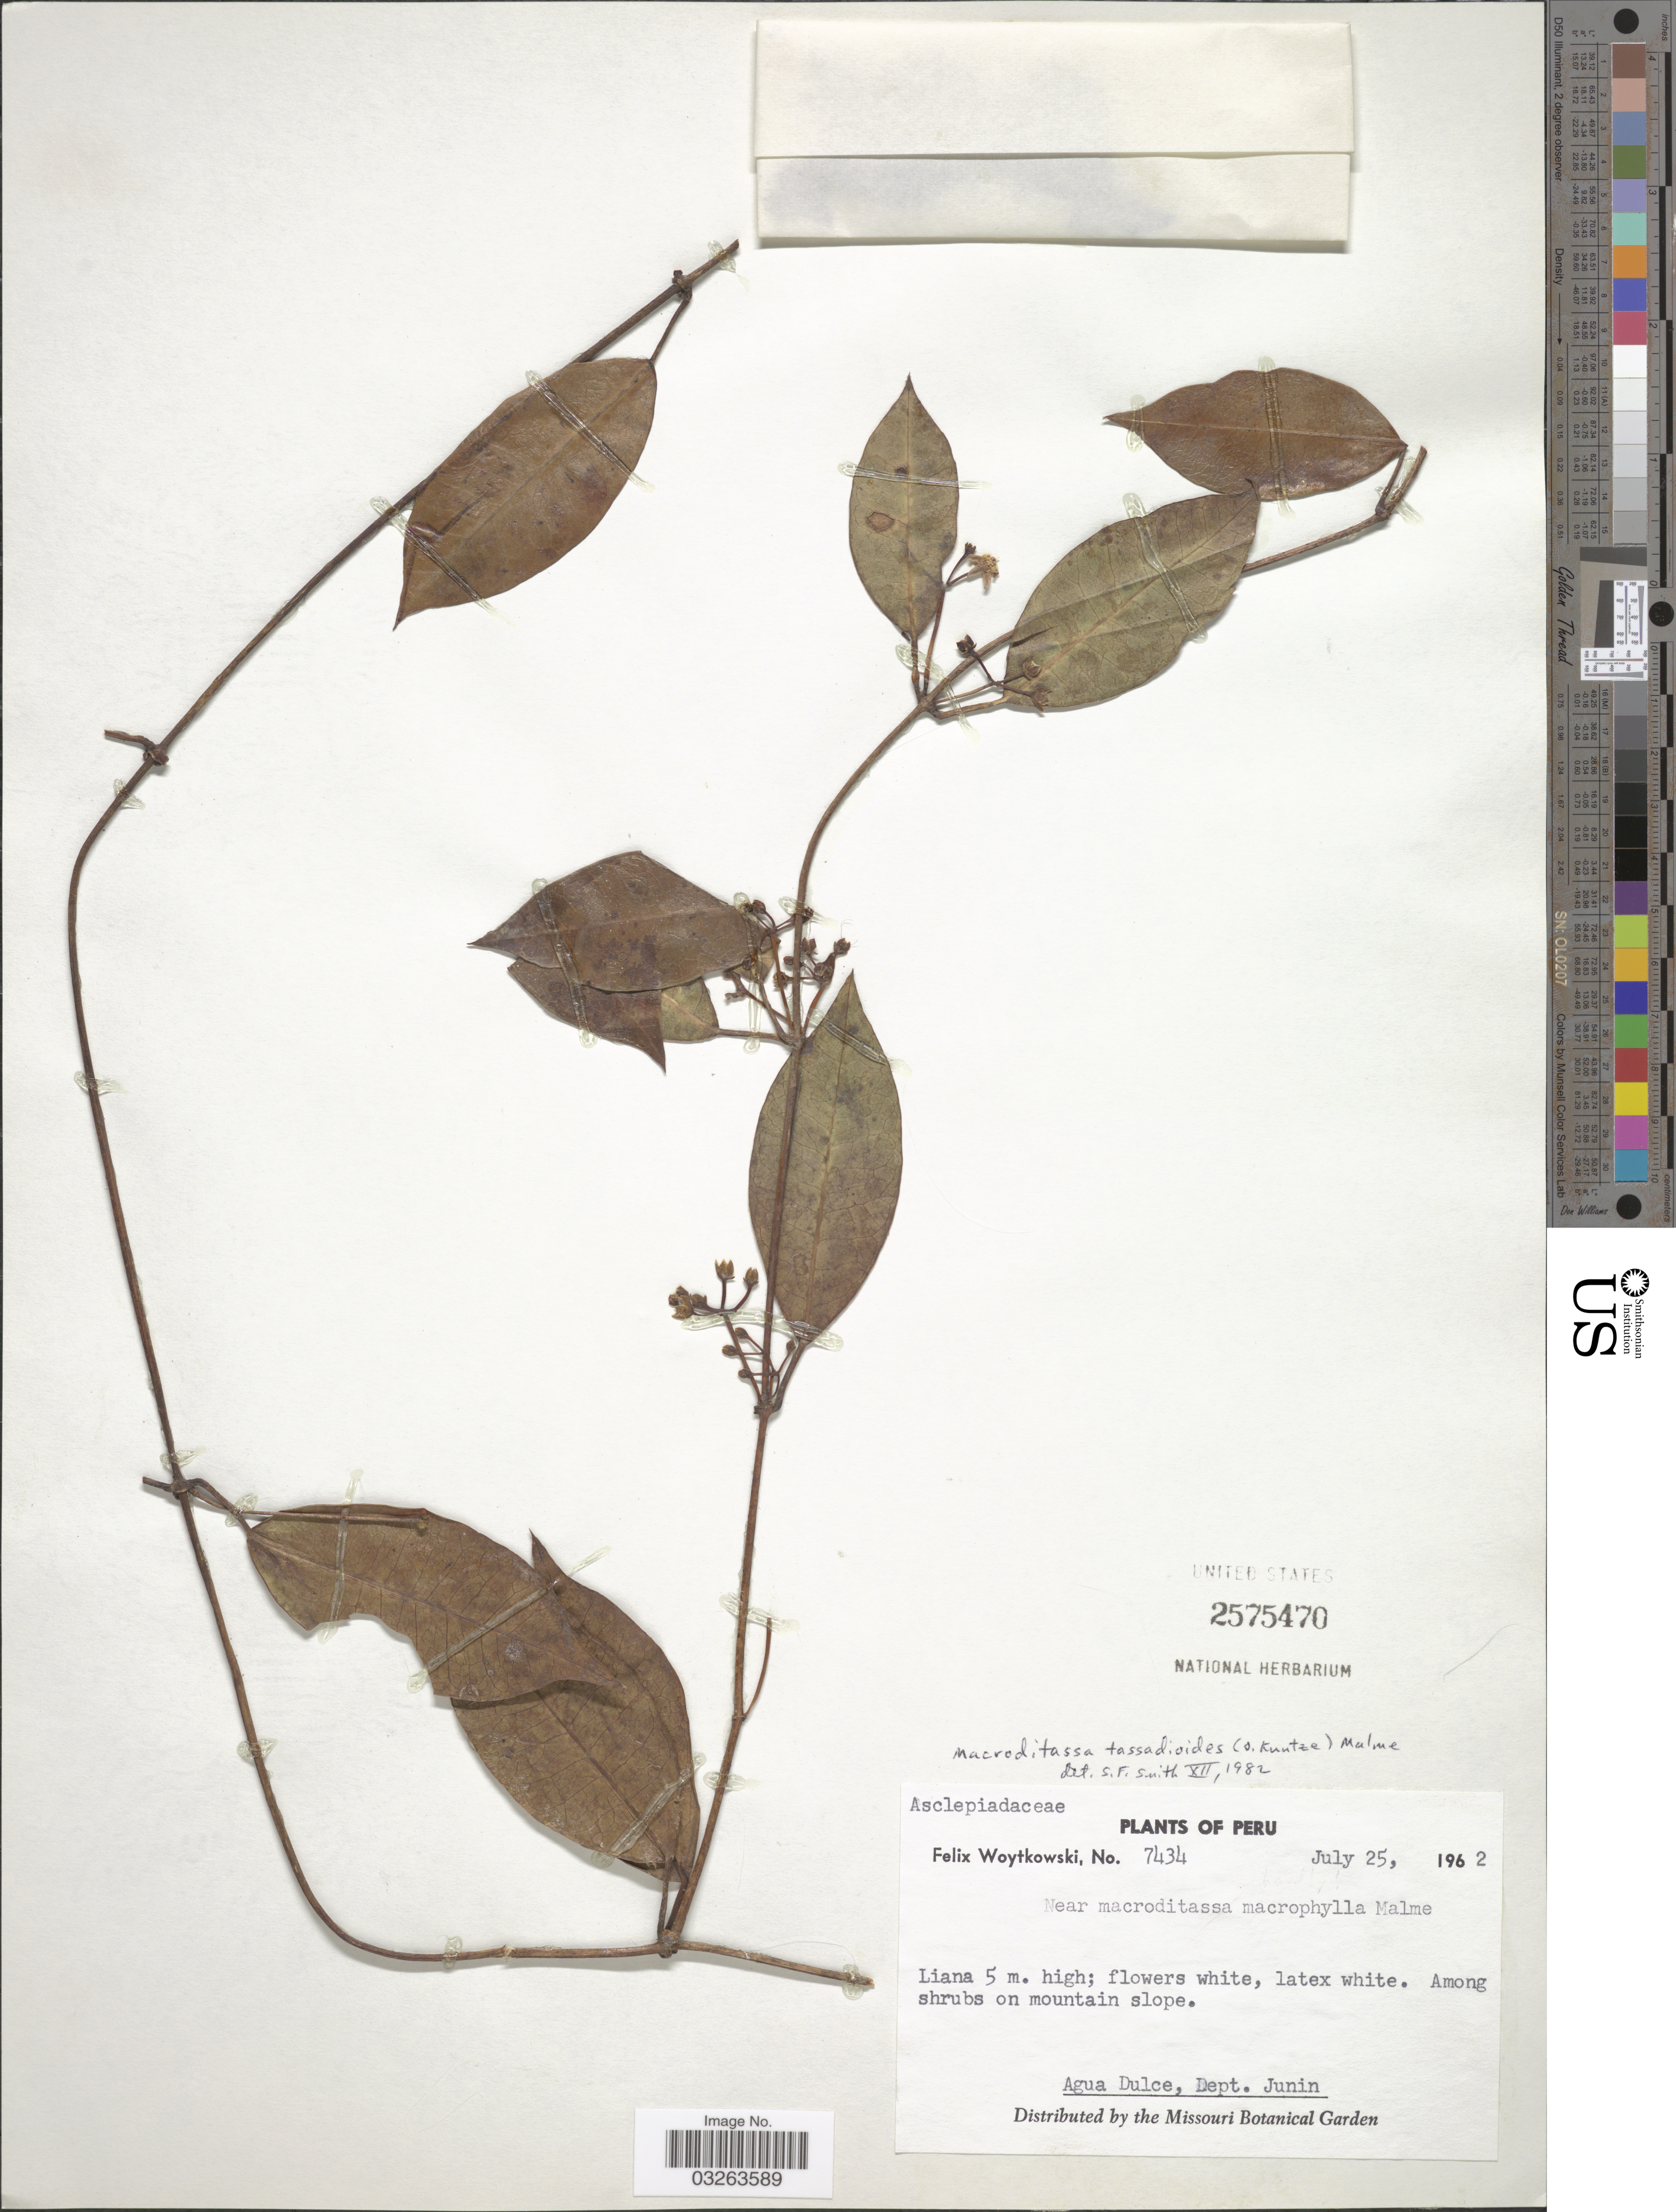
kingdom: Plantae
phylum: Tracheophyta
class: Magnoliopsida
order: Gentianales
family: Apocynaceae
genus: Macroditassa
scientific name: Macroditassa tassadioides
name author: (Schltr.) Malme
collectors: F. Woytkowski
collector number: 7434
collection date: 1962-07-25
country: Peru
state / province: Junín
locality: Among shrubs on mountain slope. Agua Dulce, Dept. Junin.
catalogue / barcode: US 2575470